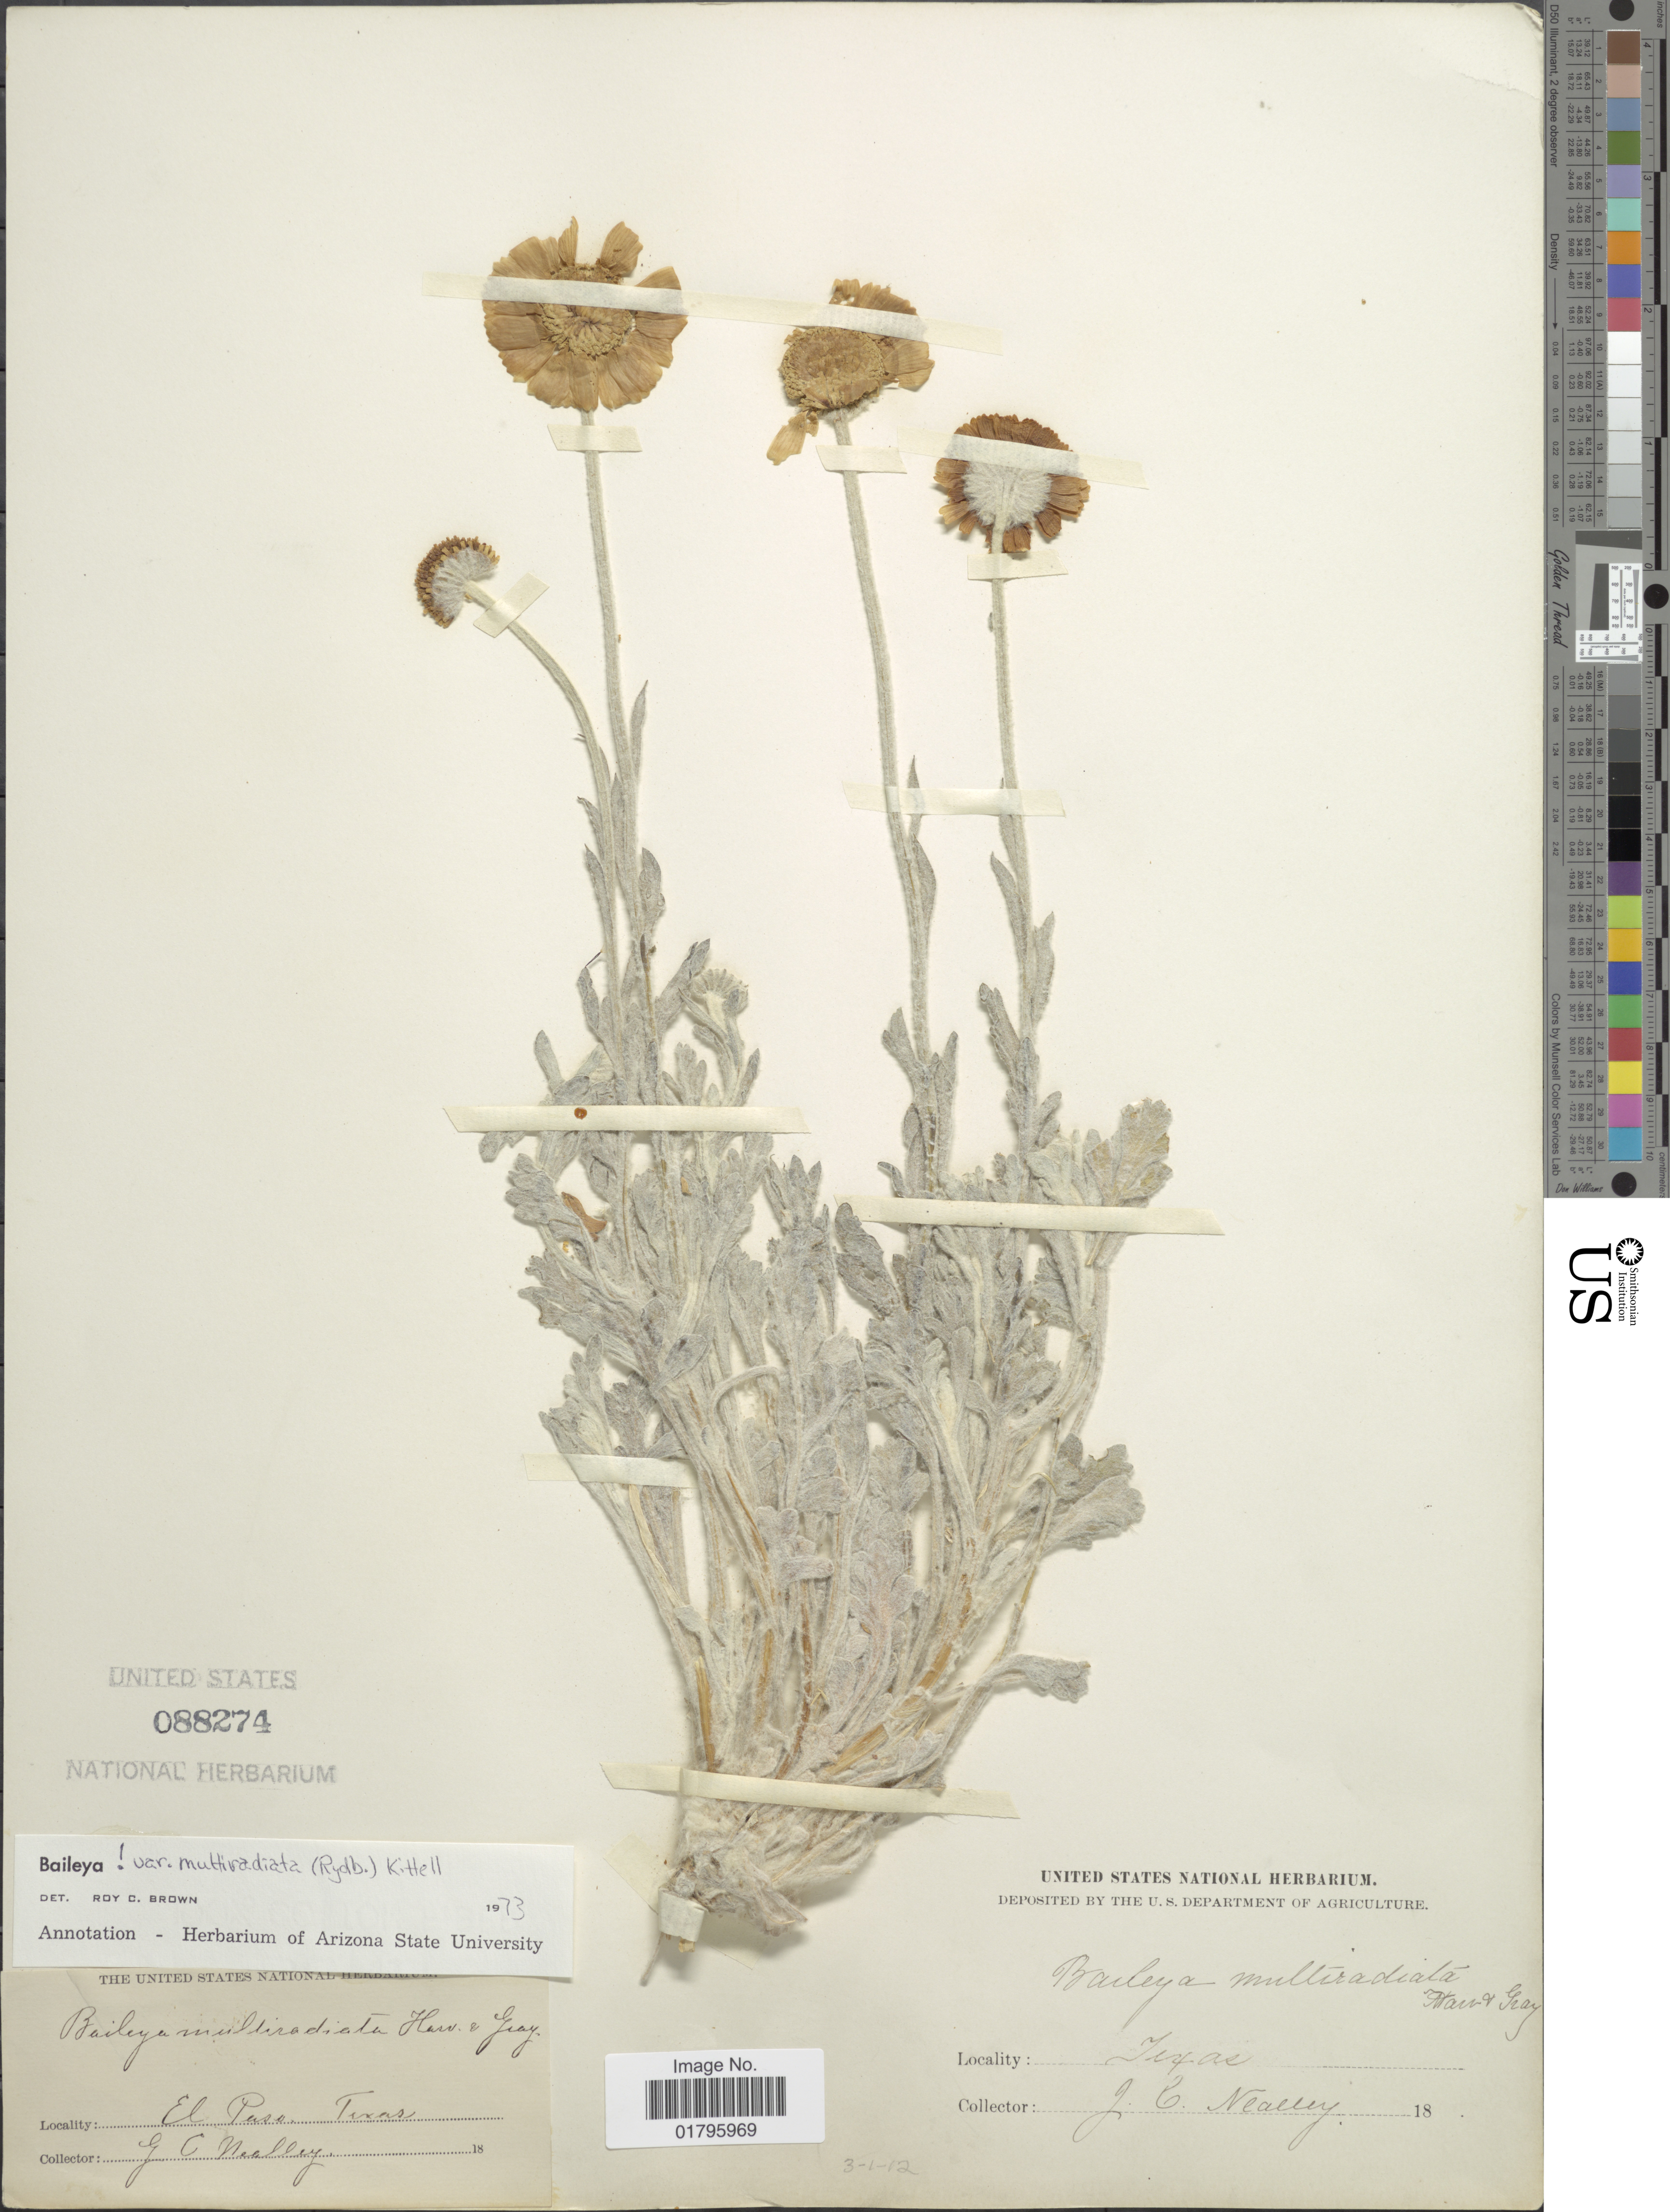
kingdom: Plantae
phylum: Tracheophyta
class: Magnoliopsida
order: Asterales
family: Asteraceae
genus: Baileya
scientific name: Baileya multiradiata var. multiradiata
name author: Harv. & A. Gray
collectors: G. C. Nealley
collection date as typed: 18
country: United States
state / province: New Mexico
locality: El Paso Texas.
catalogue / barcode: US 88274